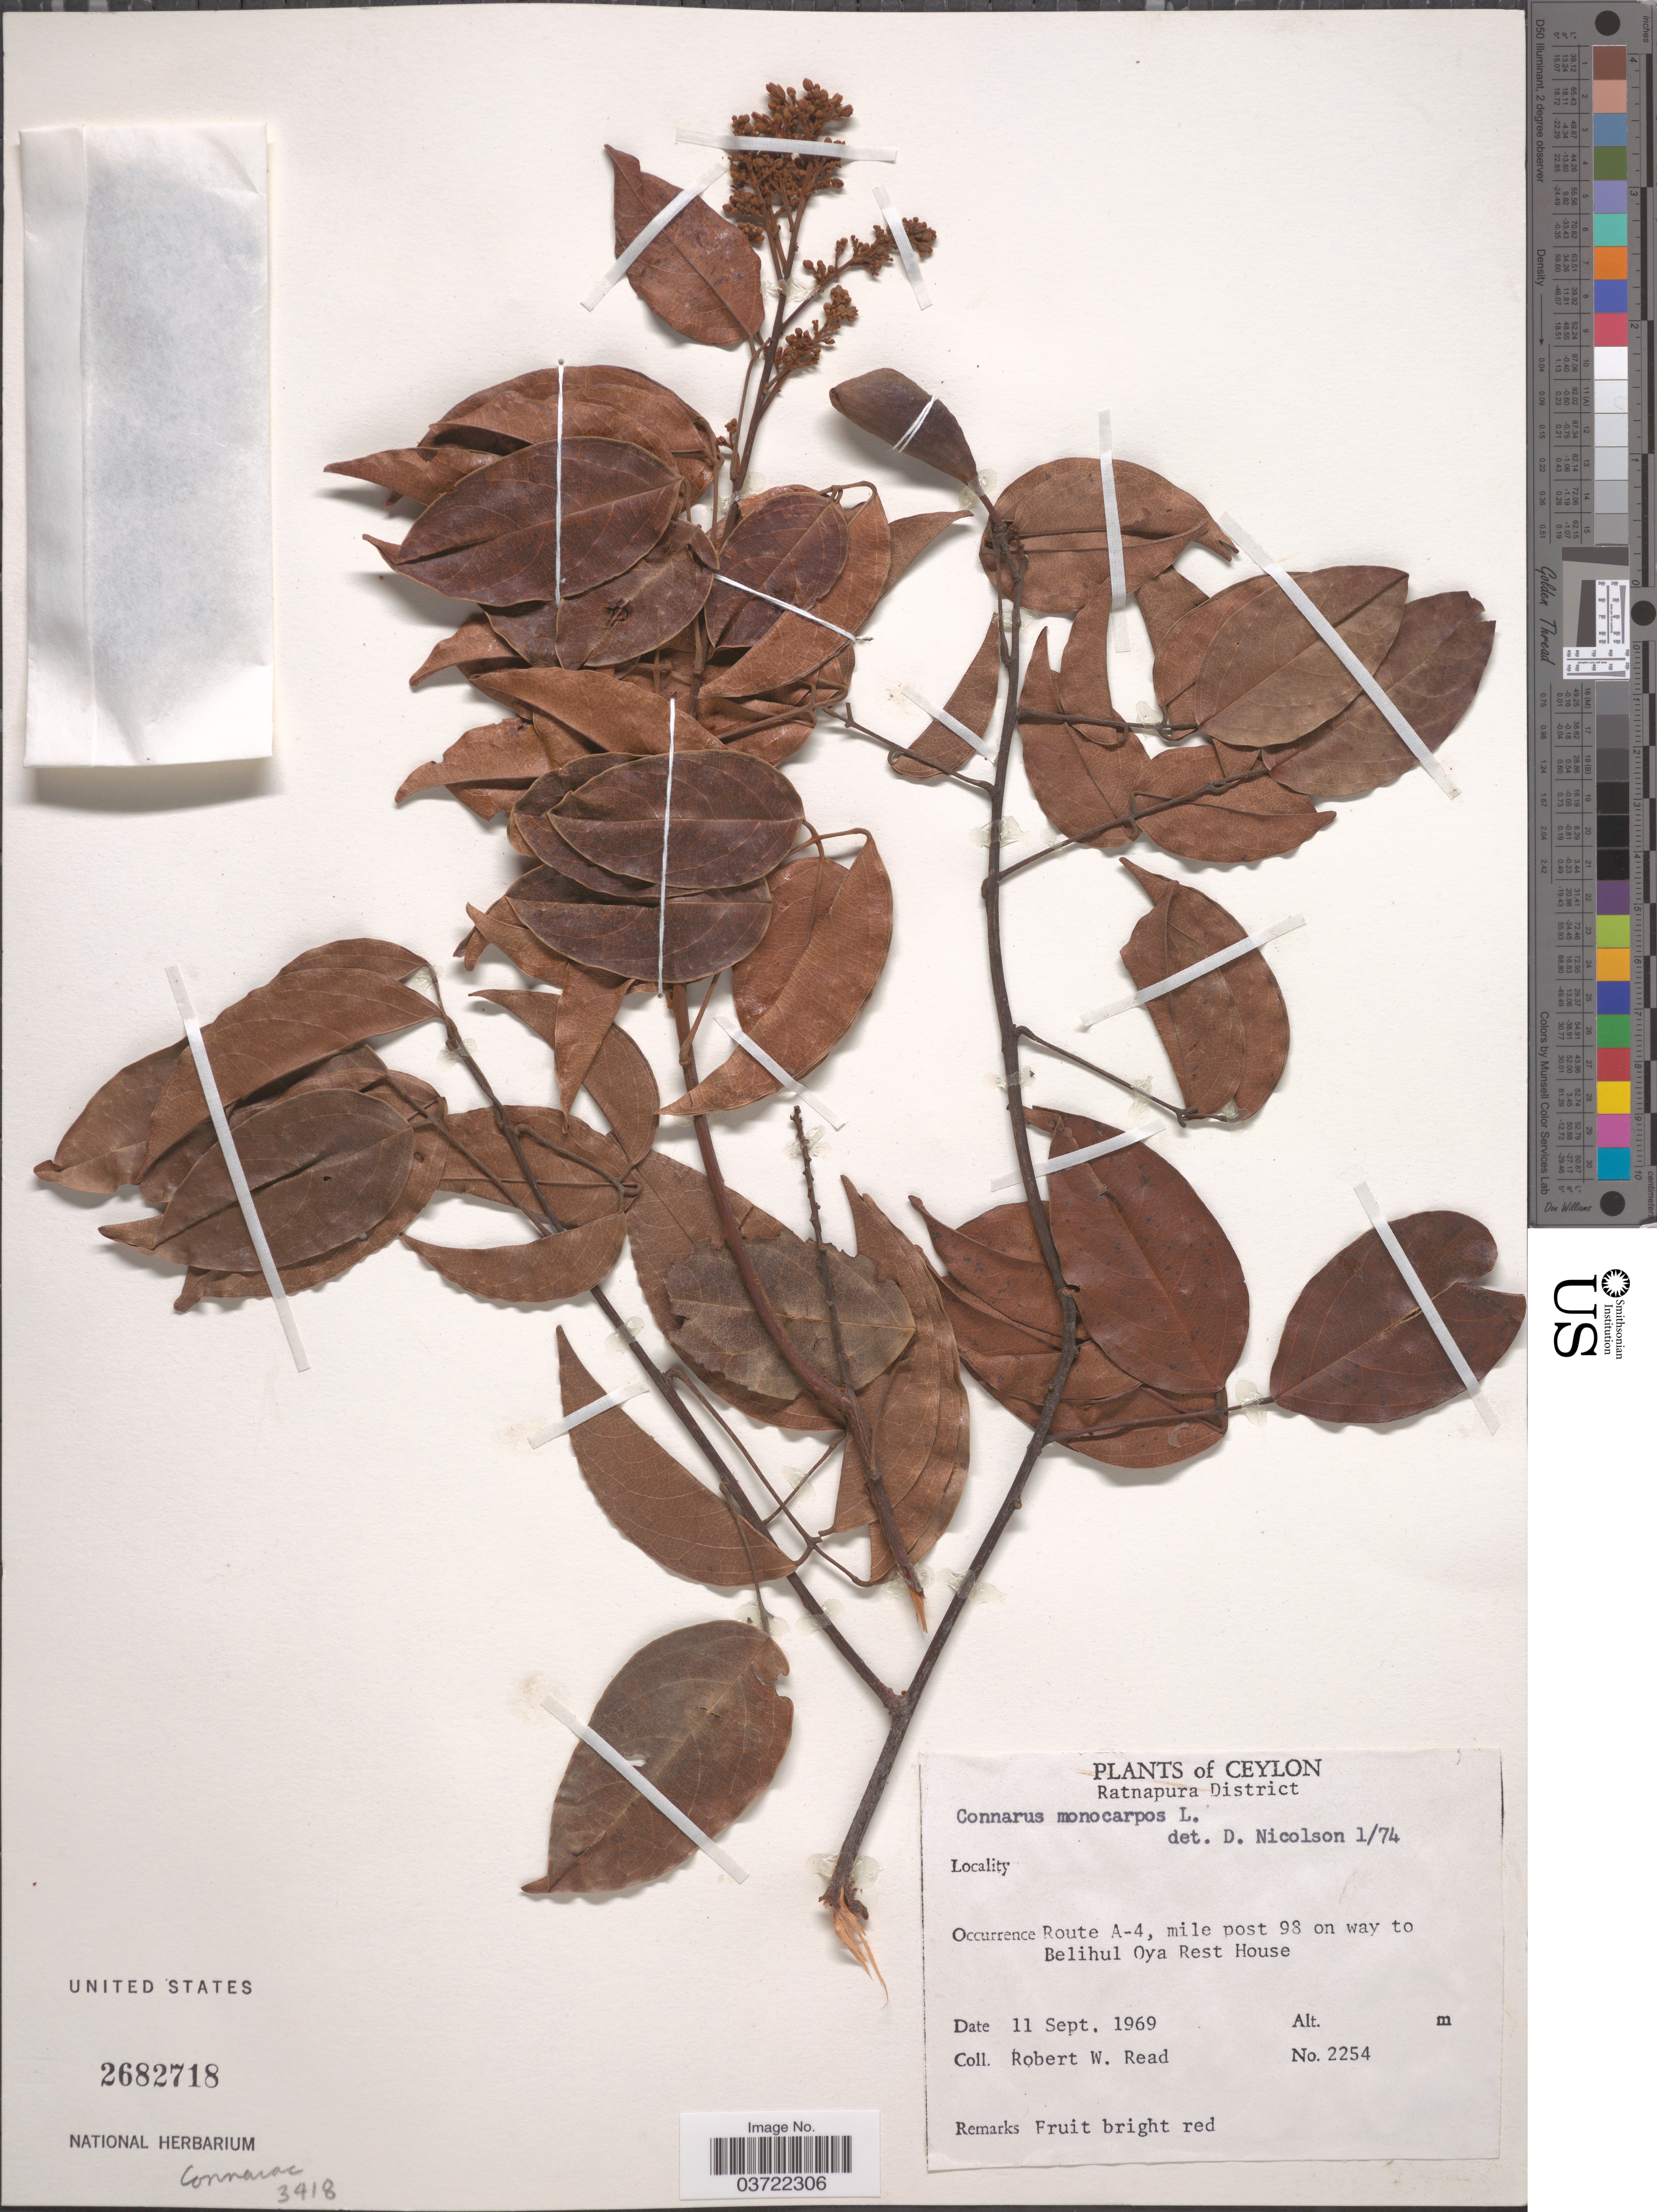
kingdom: Plantae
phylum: Tracheophyta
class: Magnoliopsida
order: Oxalidales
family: Connaraceae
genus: Connarus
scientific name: Connarus monocarpos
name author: L.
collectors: R. W. Read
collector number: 2254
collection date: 1969-09-11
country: Sri Lanka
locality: Ceylon. Ratnapura District. Route A-4, mile post 98 on way to Belihul Oya Rest House.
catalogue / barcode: US 2682718